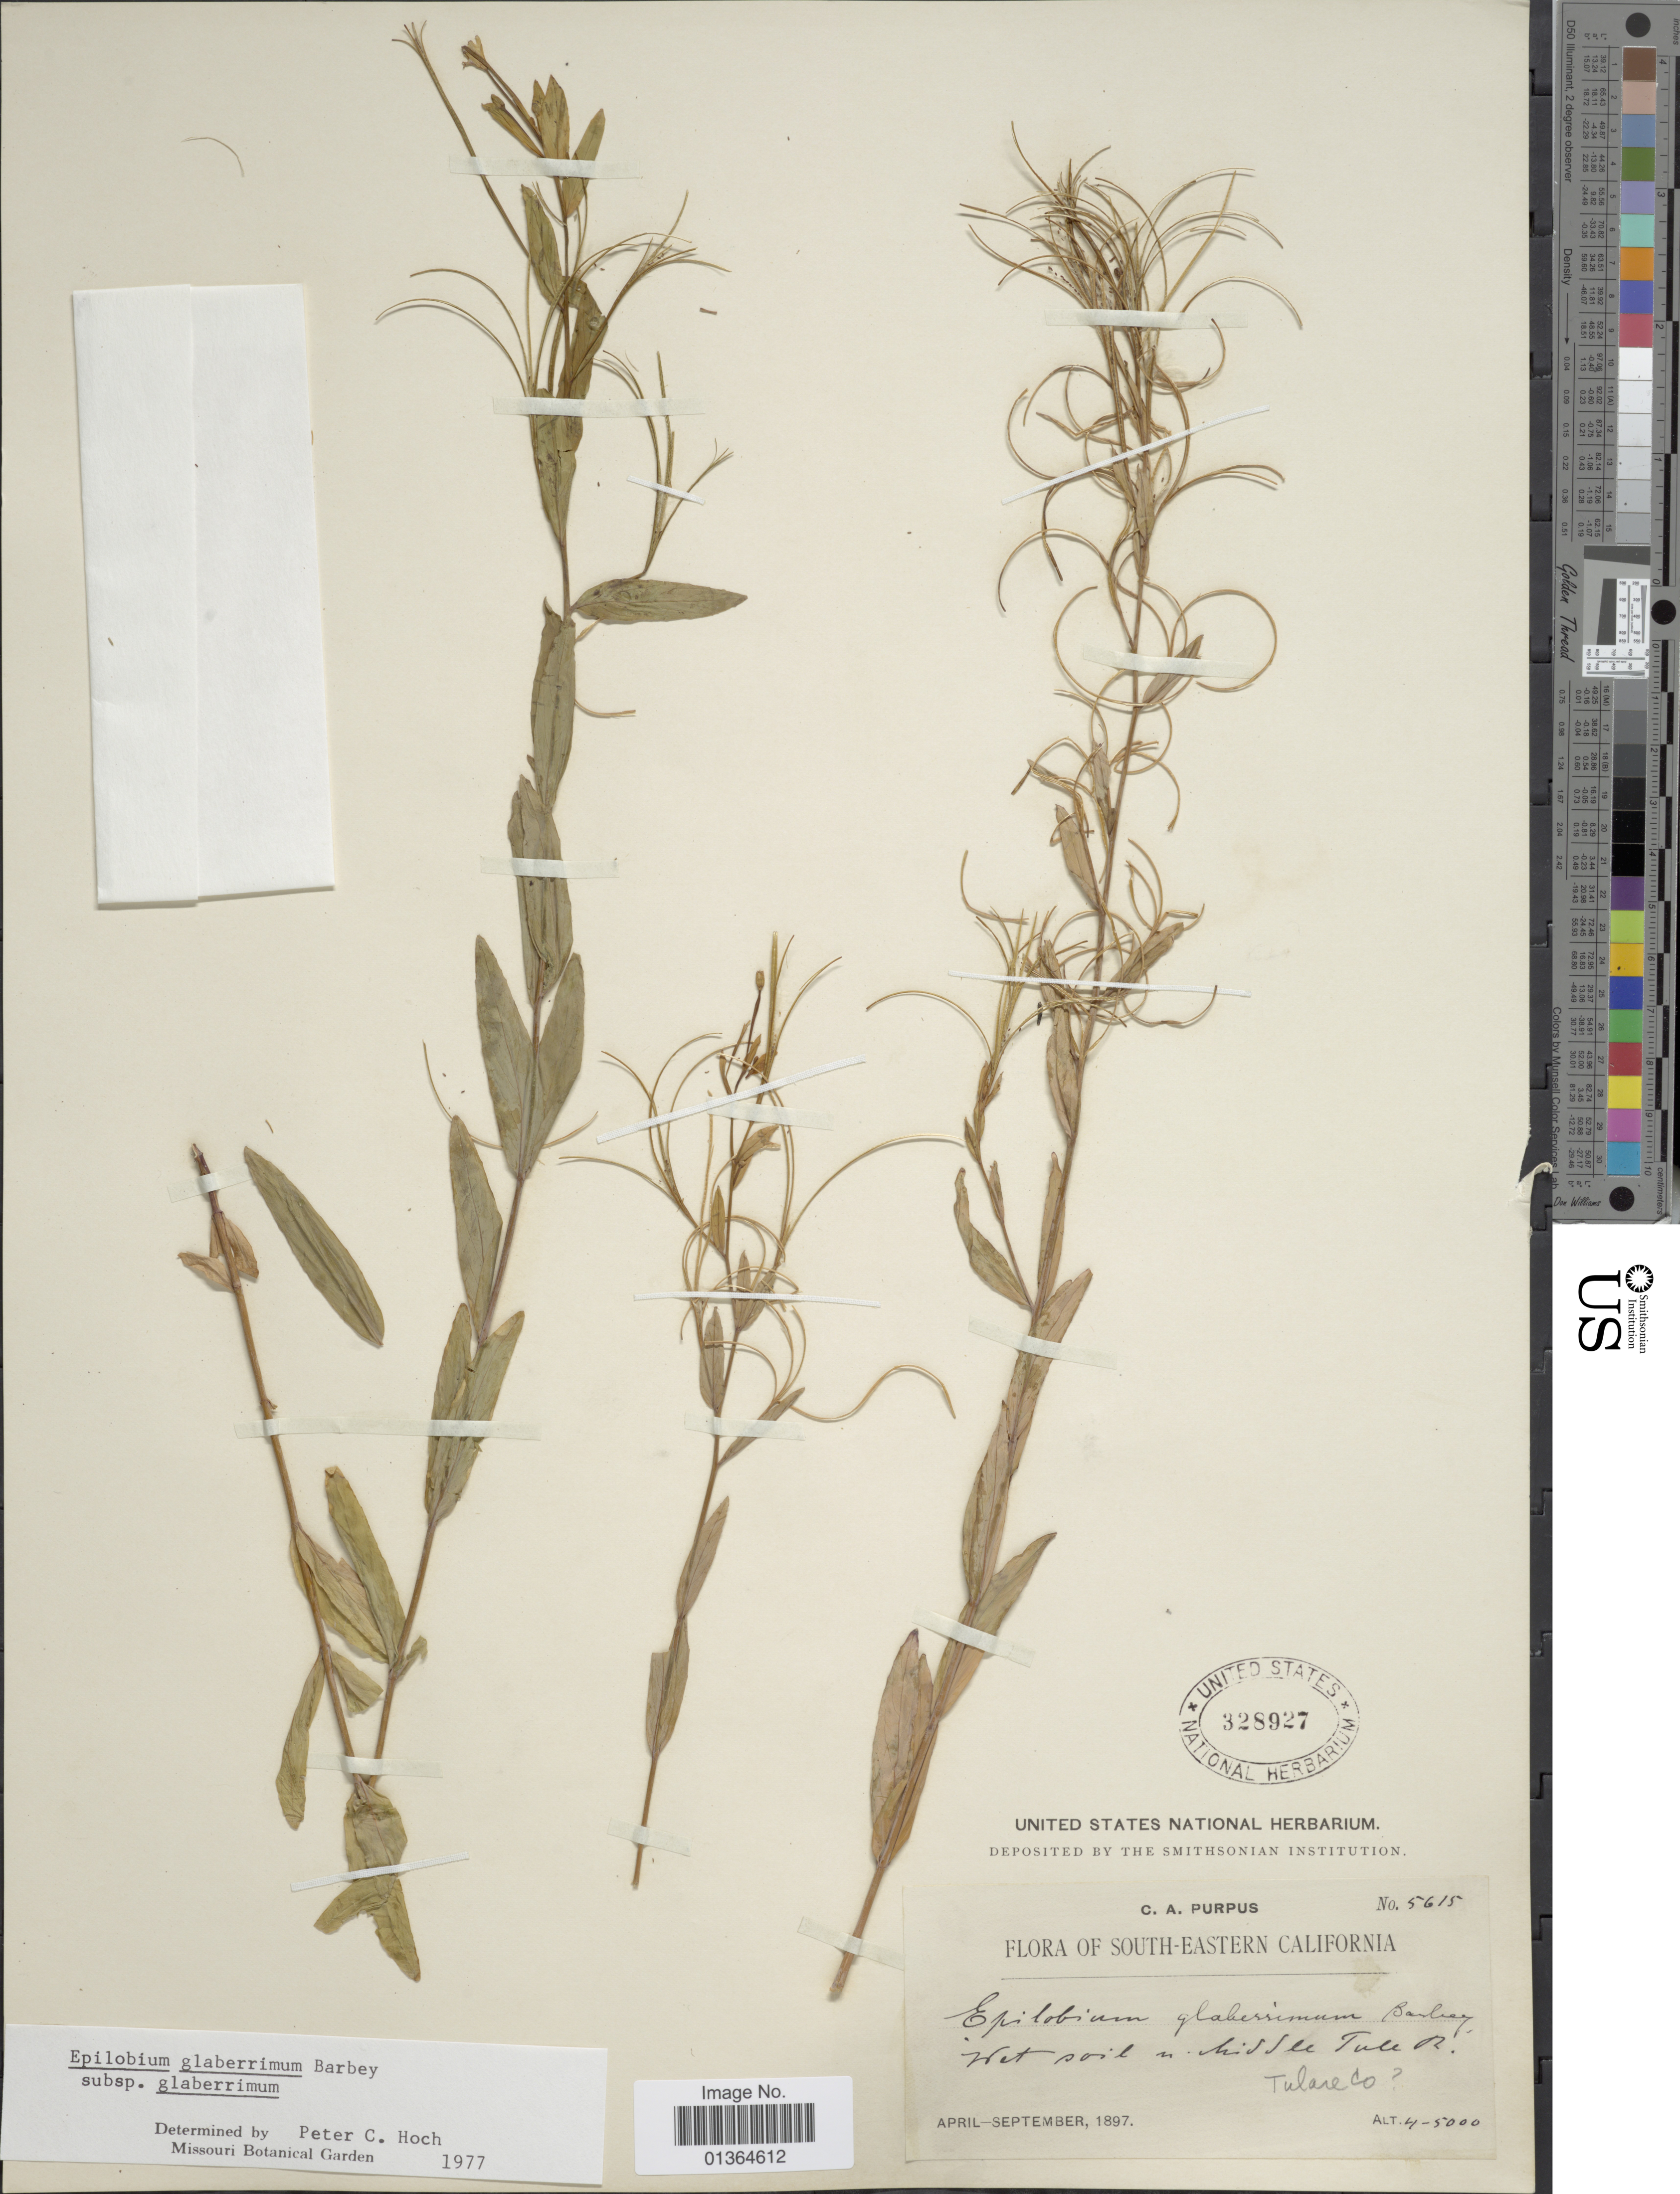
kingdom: Plantae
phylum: Tracheophyta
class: Magnoliopsida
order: Myrtales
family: Onagraceae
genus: Epilobium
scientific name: Epilobium glaberrimum subsp. glaberrimum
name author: Barbey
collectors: C. A. Purpus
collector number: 5615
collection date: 1897-04/1897-09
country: United States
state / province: California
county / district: Tulare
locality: South-Eastern California. Wet soil in middle Tule R., Tulare Co.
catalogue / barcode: US 328927